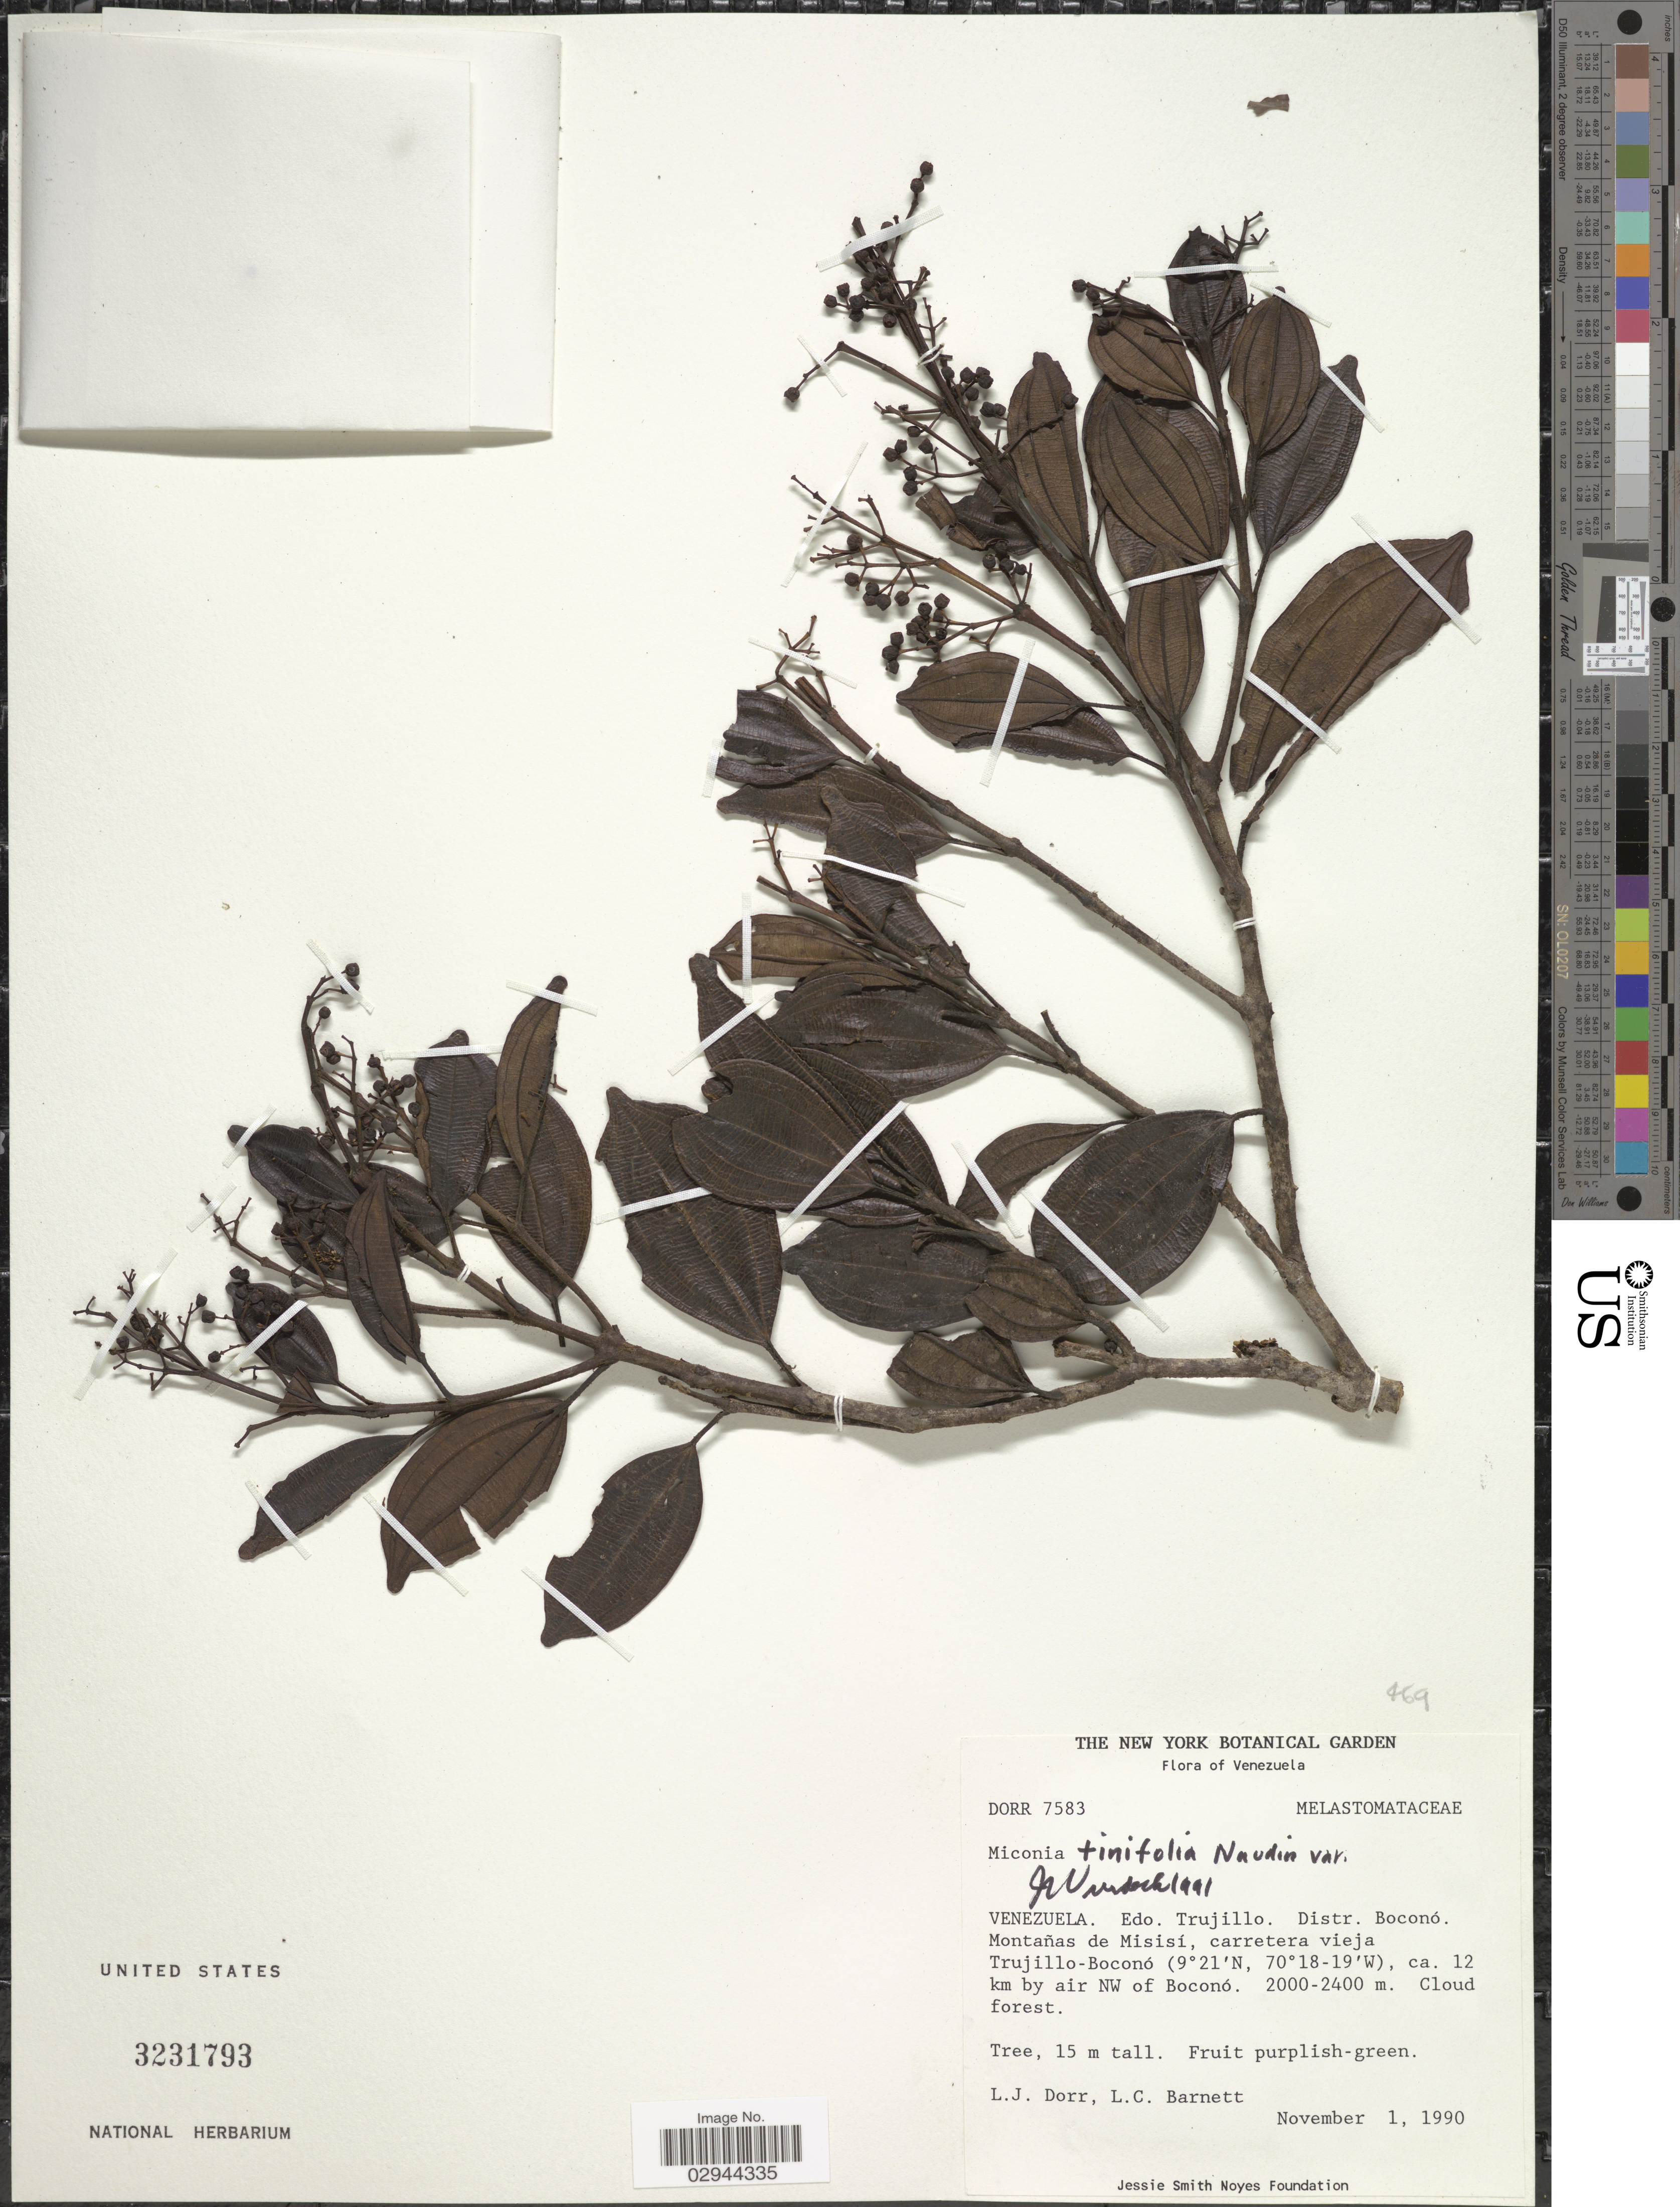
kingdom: Plantae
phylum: Tracheophyta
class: Magnoliopsida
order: Myrtales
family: Melastomataceae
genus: Miconia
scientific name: Miconia tinifolia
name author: Naudin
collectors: L. J. Dorr & L. C. Barnett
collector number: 7583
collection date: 1990-11-01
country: Venezuela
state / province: Trujillo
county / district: Boconó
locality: Montañas de Misisí, carretera vieja Trujillo-Boconó, ca. 12 km by air NW of Boconó.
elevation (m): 2000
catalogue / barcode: US 3231793